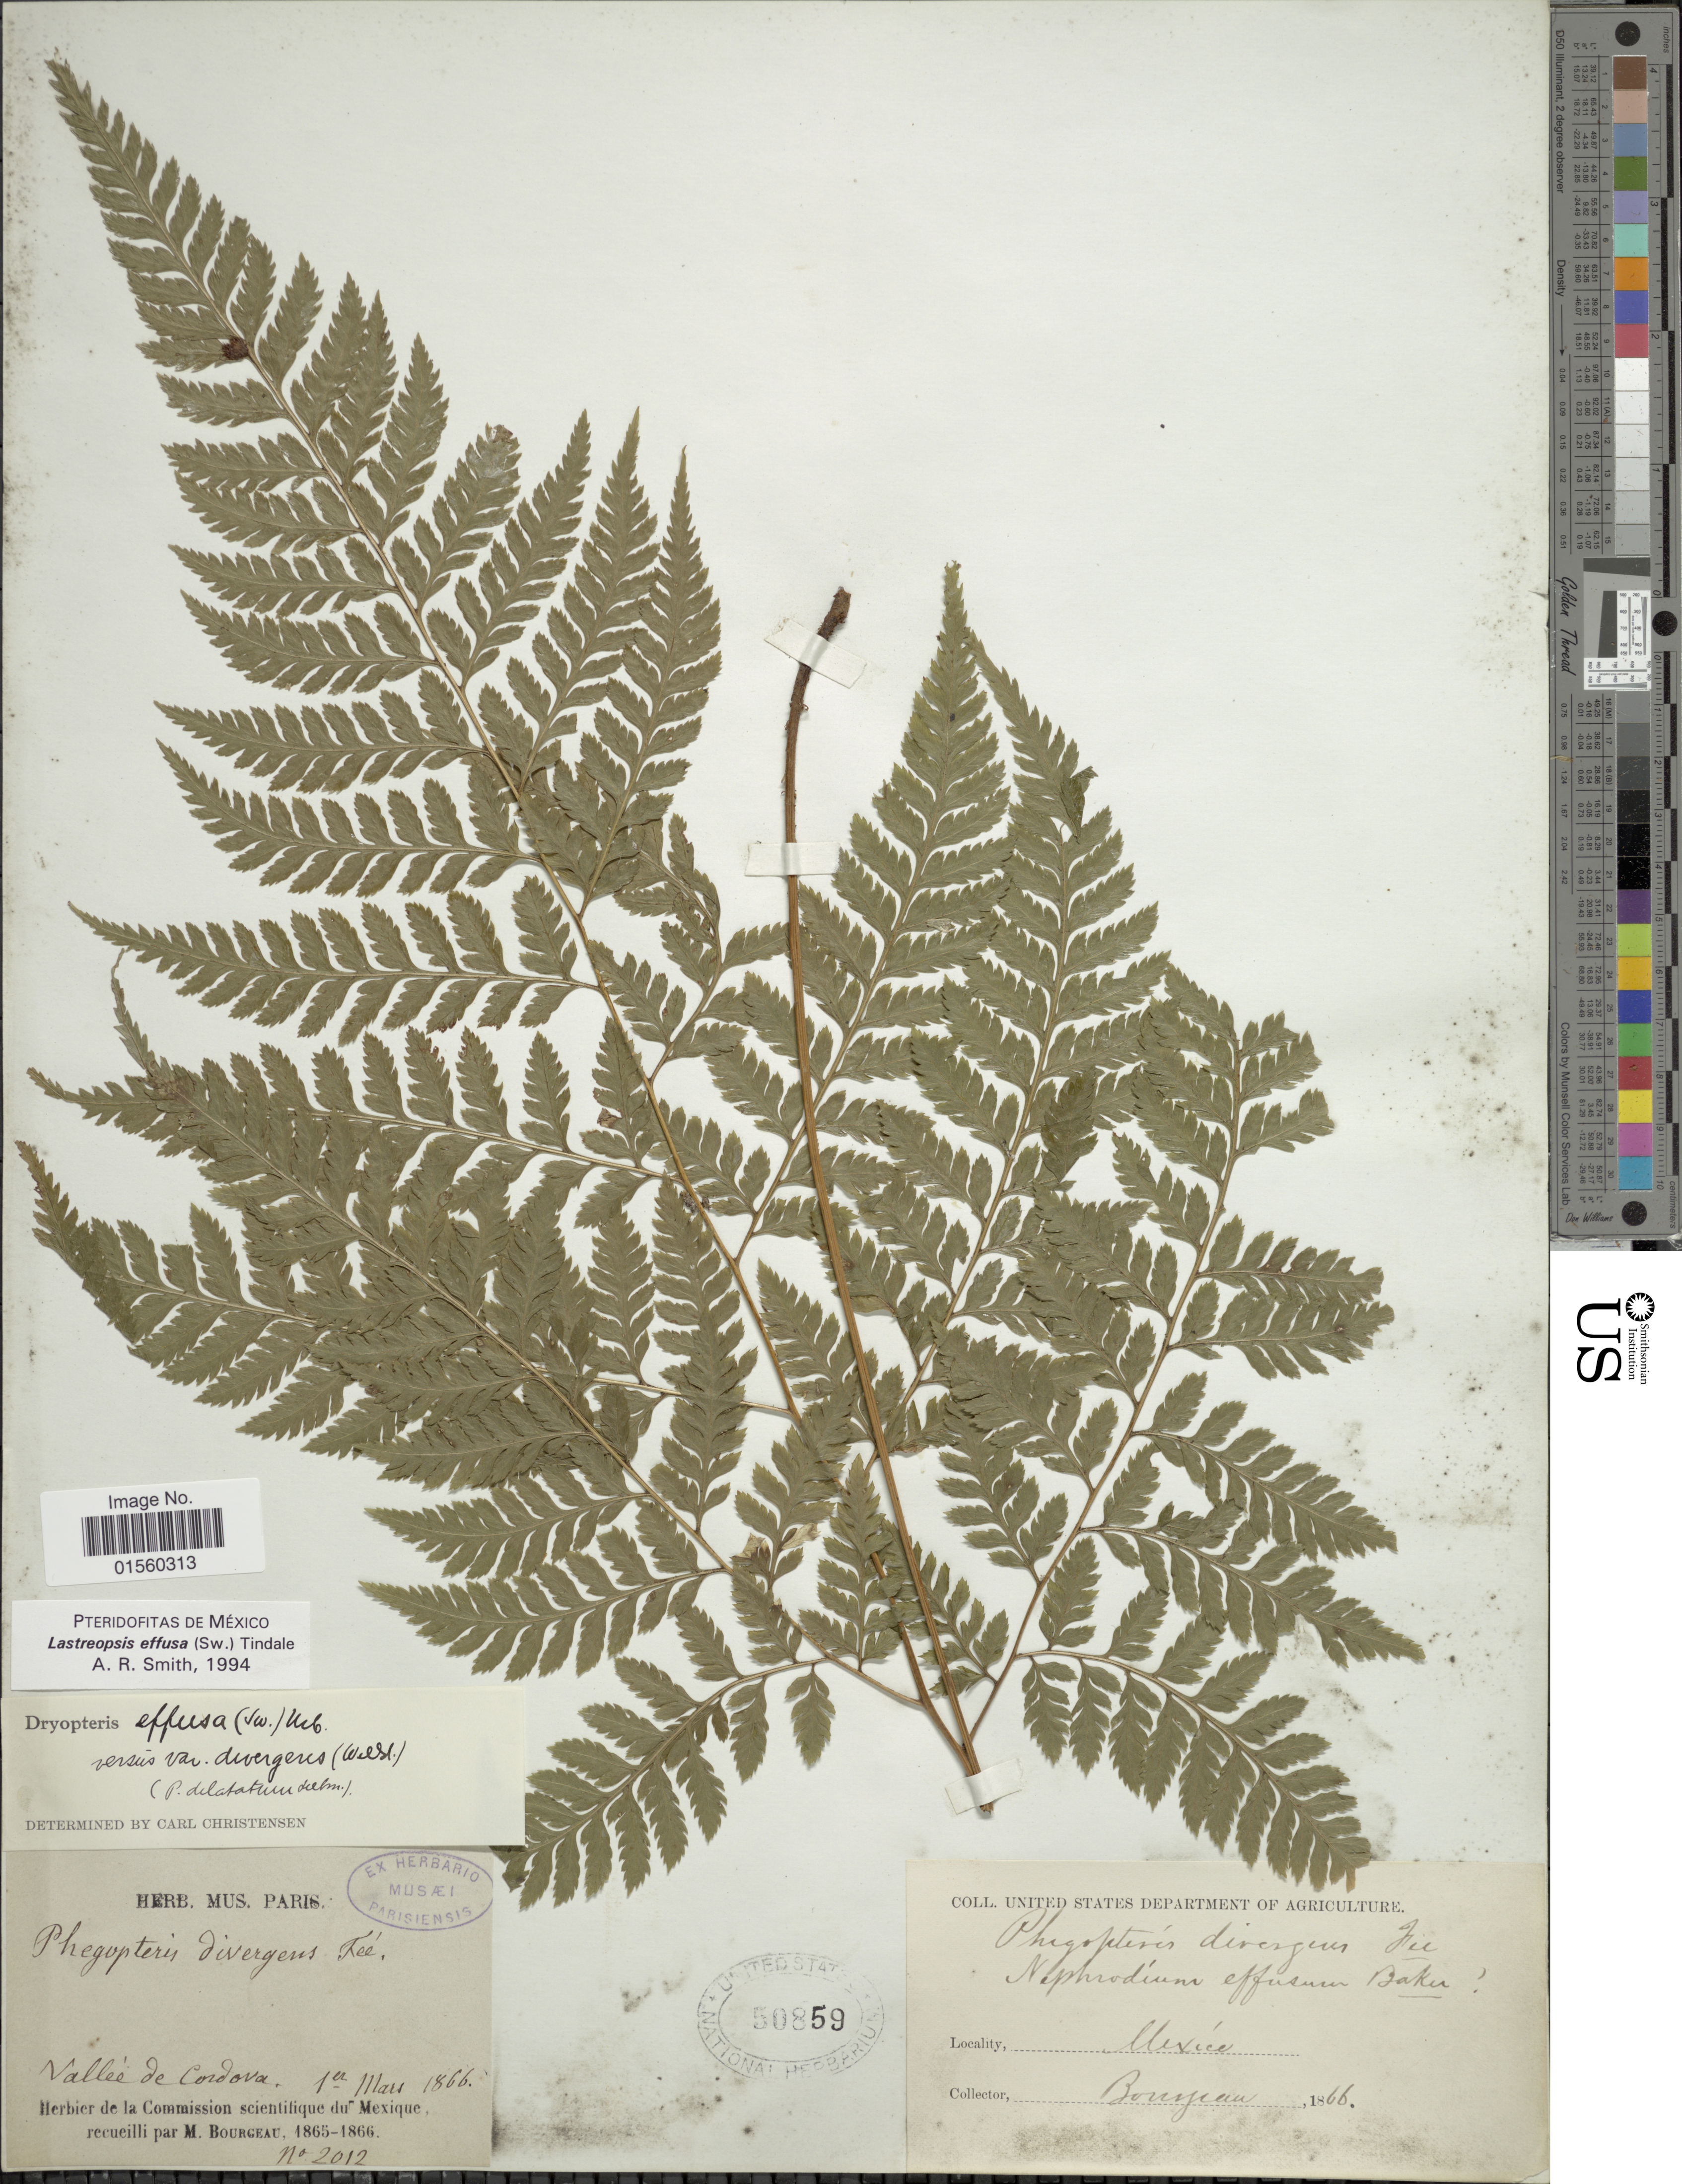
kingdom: Plantae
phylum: Tracheophyta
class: Polypodiopsida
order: Polypodiales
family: Dryopteridaceae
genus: Parapolystichum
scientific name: Parapolystichum effusum var. effusum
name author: (Sw.) Ching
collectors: M. Borgeau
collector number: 2012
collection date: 1866-05-01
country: Mexico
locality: Valles de Condova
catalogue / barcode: US 50859